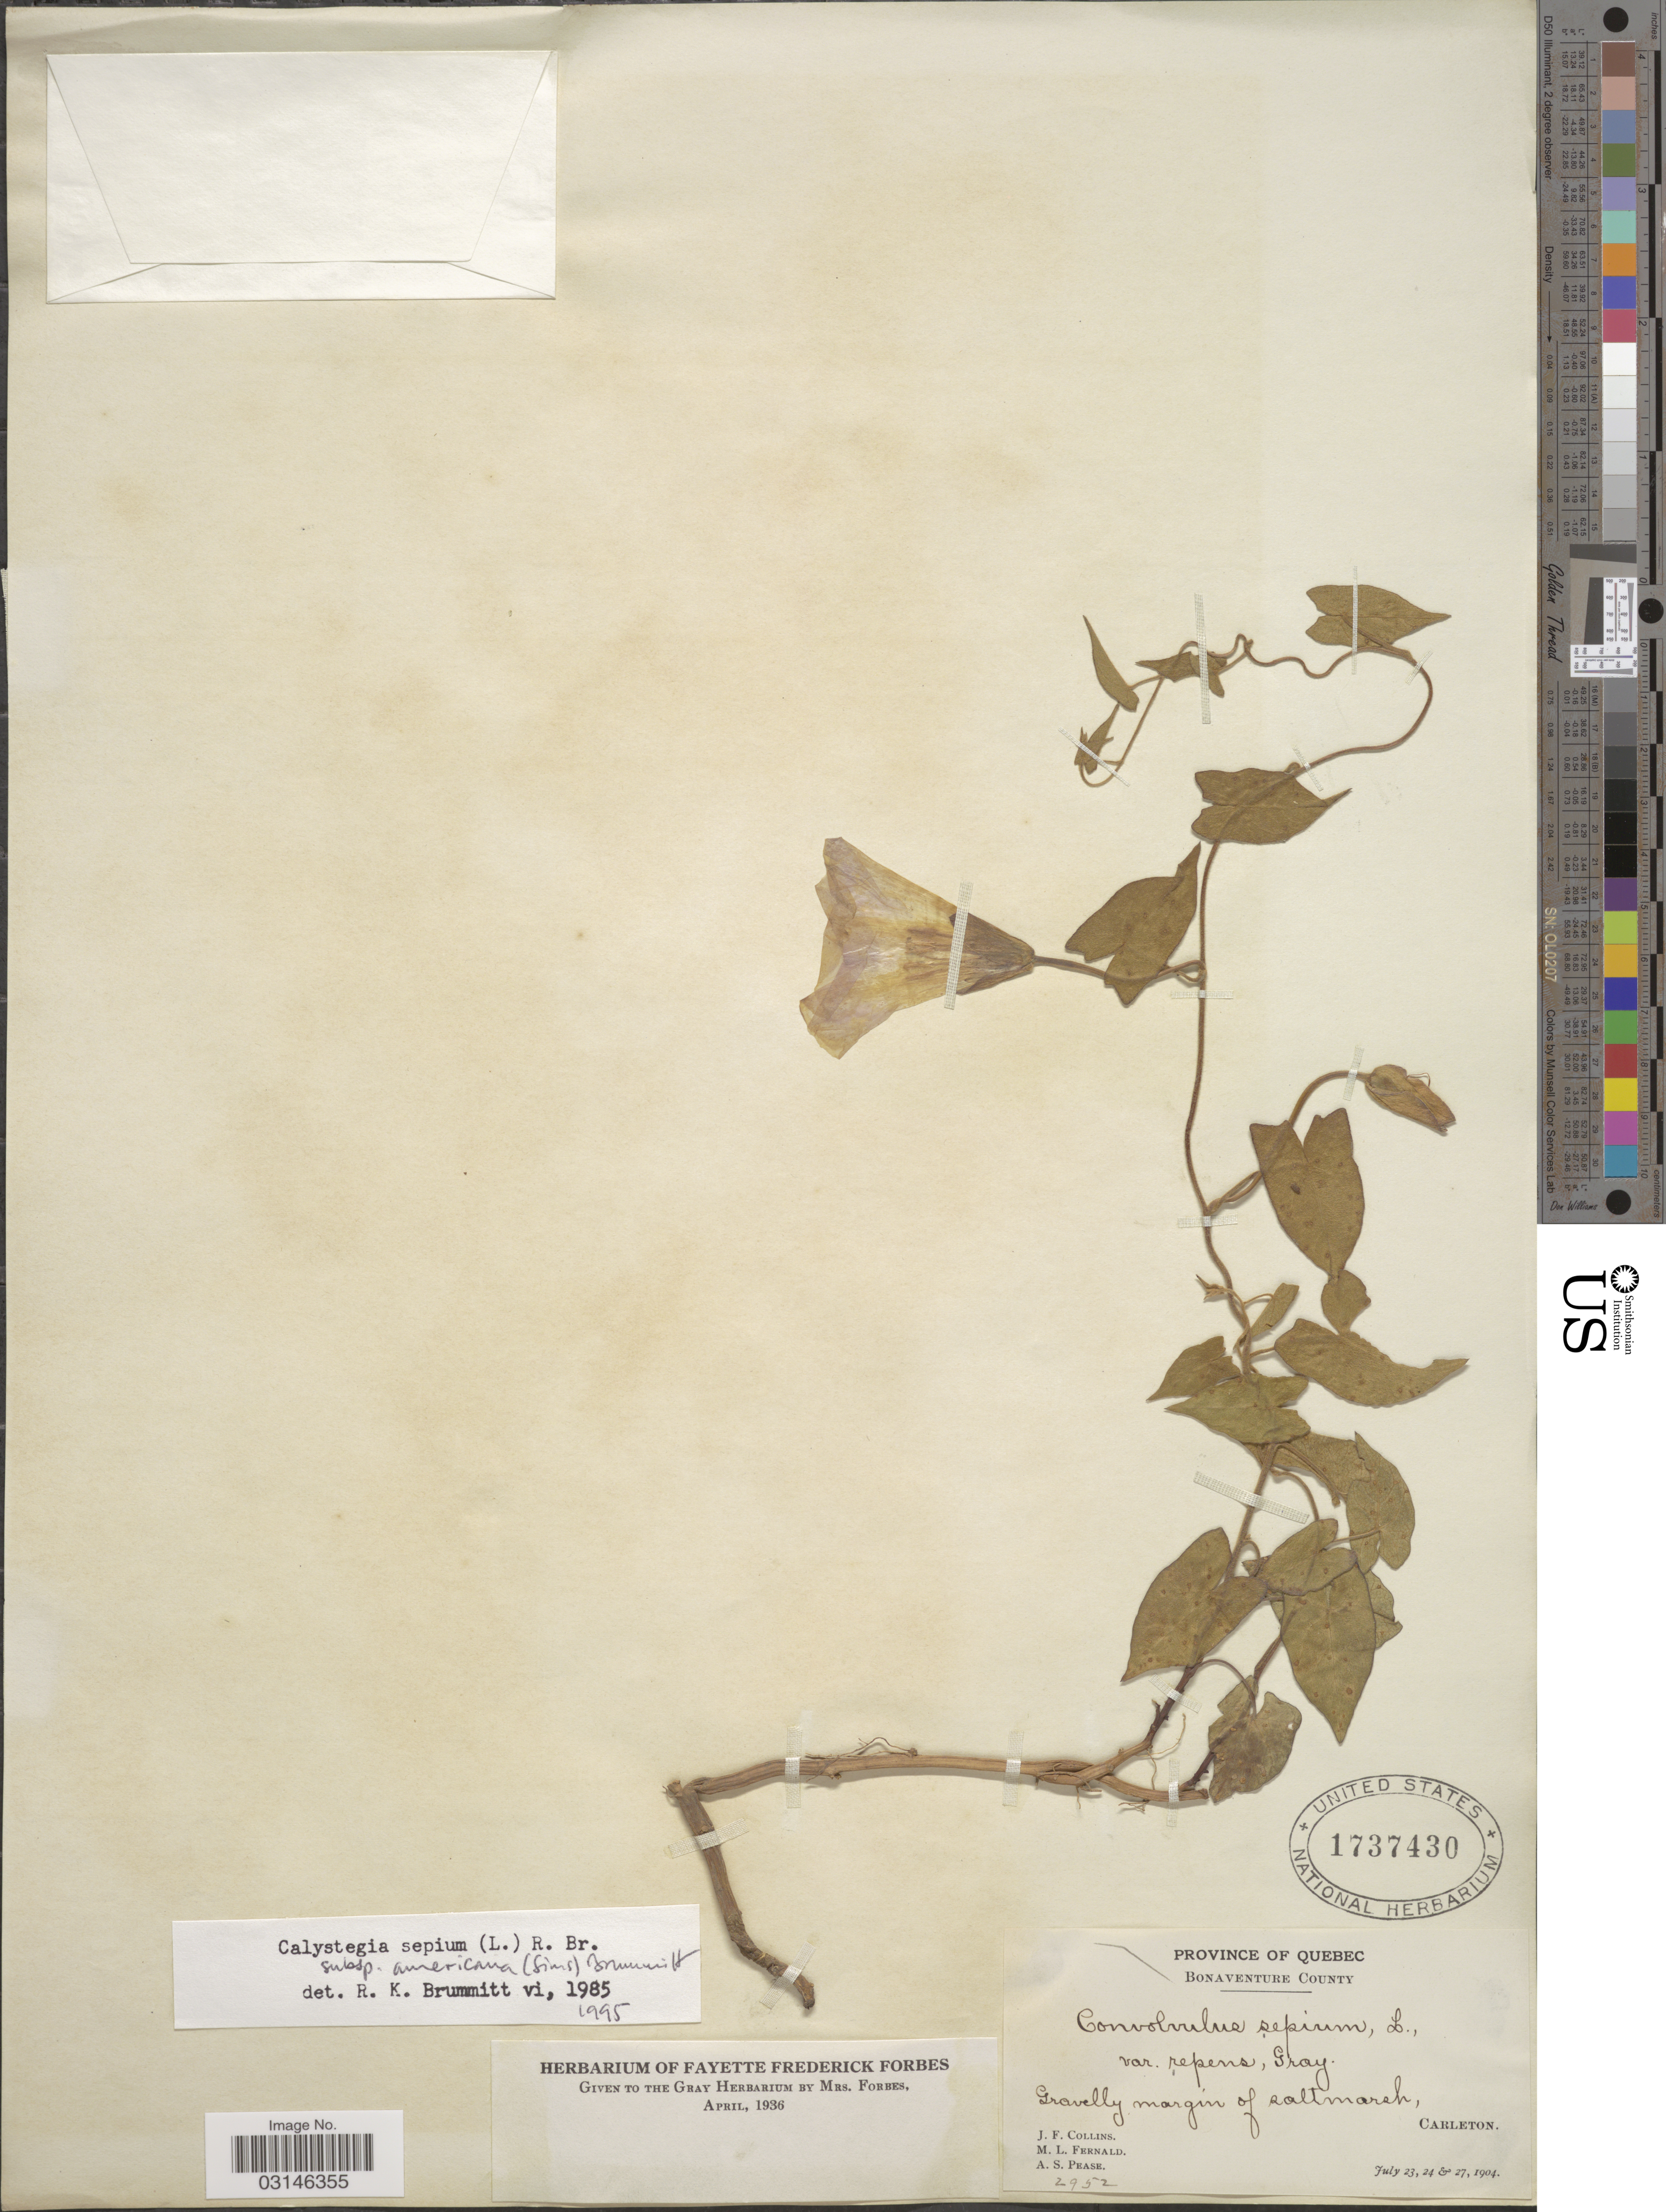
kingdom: Plantae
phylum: Tracheophyta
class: Magnoliopsida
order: Solanales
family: Convolvulaceae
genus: Calystegia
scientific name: Calystegia sepium subsp. americana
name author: (Sims) Brummitt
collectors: J. Collins, M. L. Fernald & A. S. Pease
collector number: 2952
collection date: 1904-07-23/1904-07-27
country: Canada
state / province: Quebec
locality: Province of Quebec, Bonaventure County, Carleton.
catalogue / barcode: US 1737430